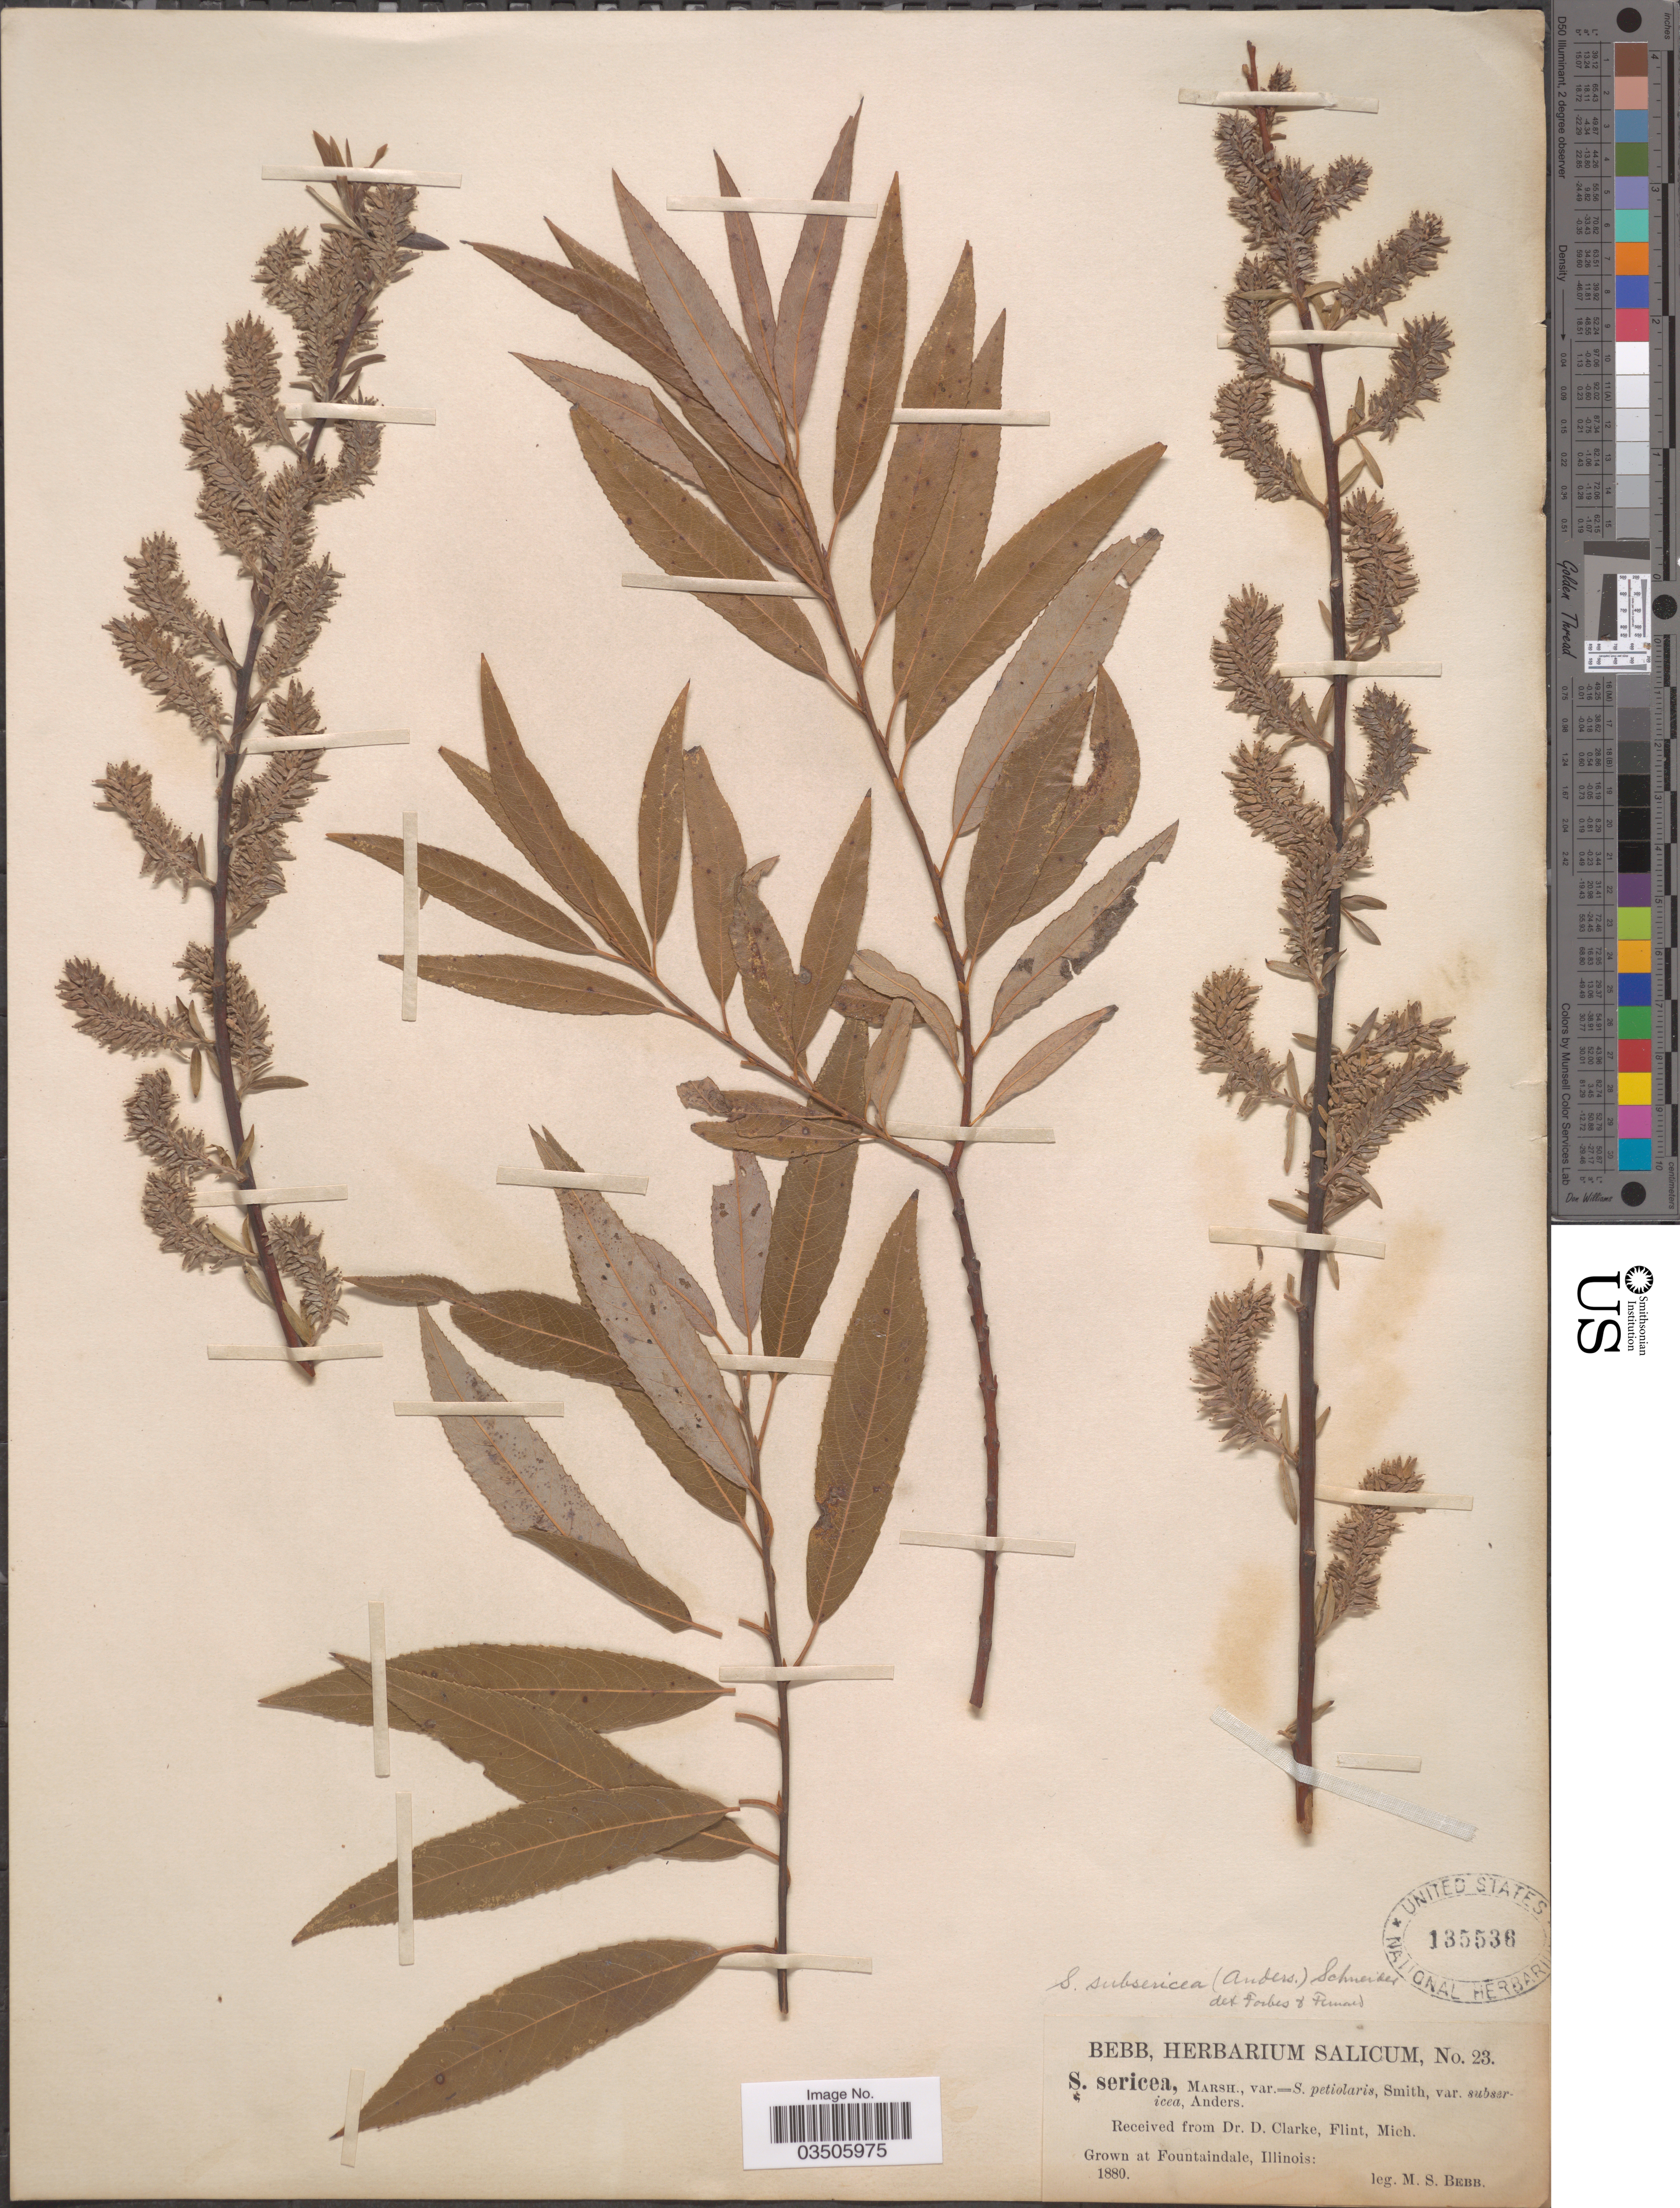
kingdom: Plantae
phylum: Tracheophyta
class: Magnoliopsida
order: Malpighiales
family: Salicaceae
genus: Salix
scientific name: Salix subsericea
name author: (Andersson) C.K. Schneid.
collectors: M. Bebb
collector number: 23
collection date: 1880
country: United States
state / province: Michigan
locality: Grown at Fountaindale.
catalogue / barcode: US 135536